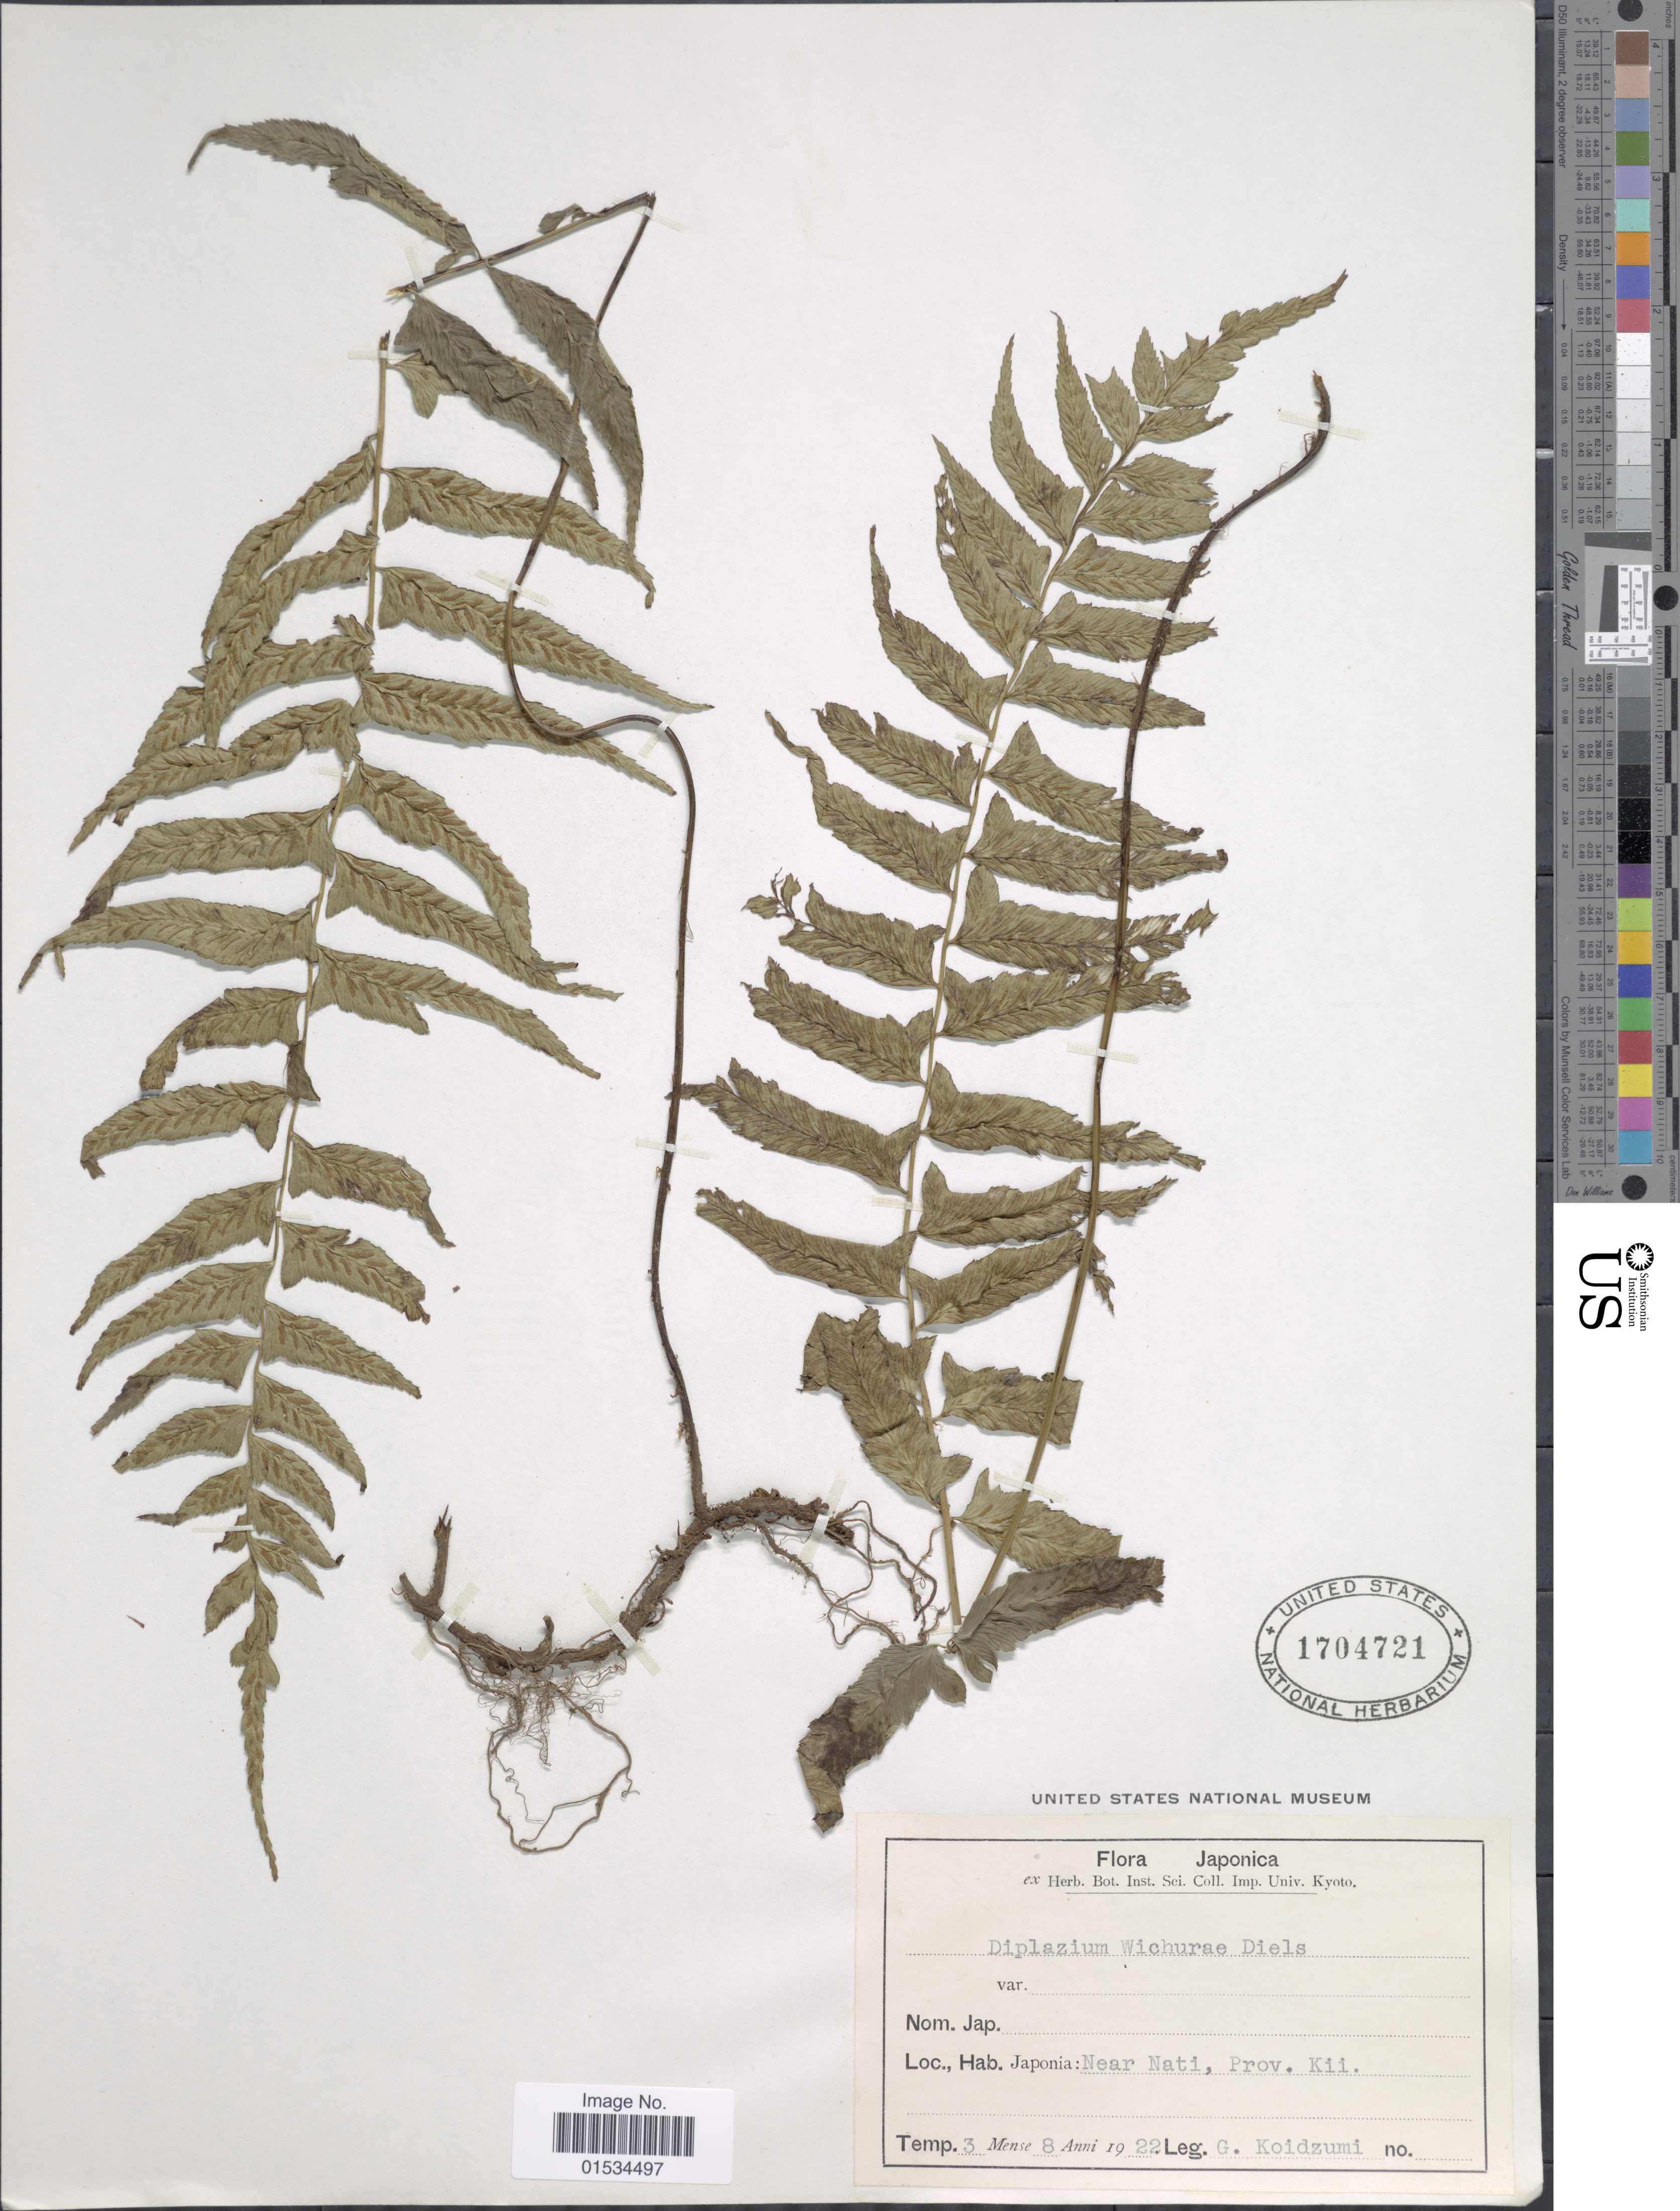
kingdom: Plantae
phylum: Tracheophyta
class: Polypodiopsida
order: Polypodiales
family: Athyriaceae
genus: Diplazium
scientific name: Diplazium wichurae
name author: (Mett.) Diels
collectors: G. Koidzumi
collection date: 1922-08-03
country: Japan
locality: Near Nati, Prov. Kii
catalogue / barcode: US 1704721